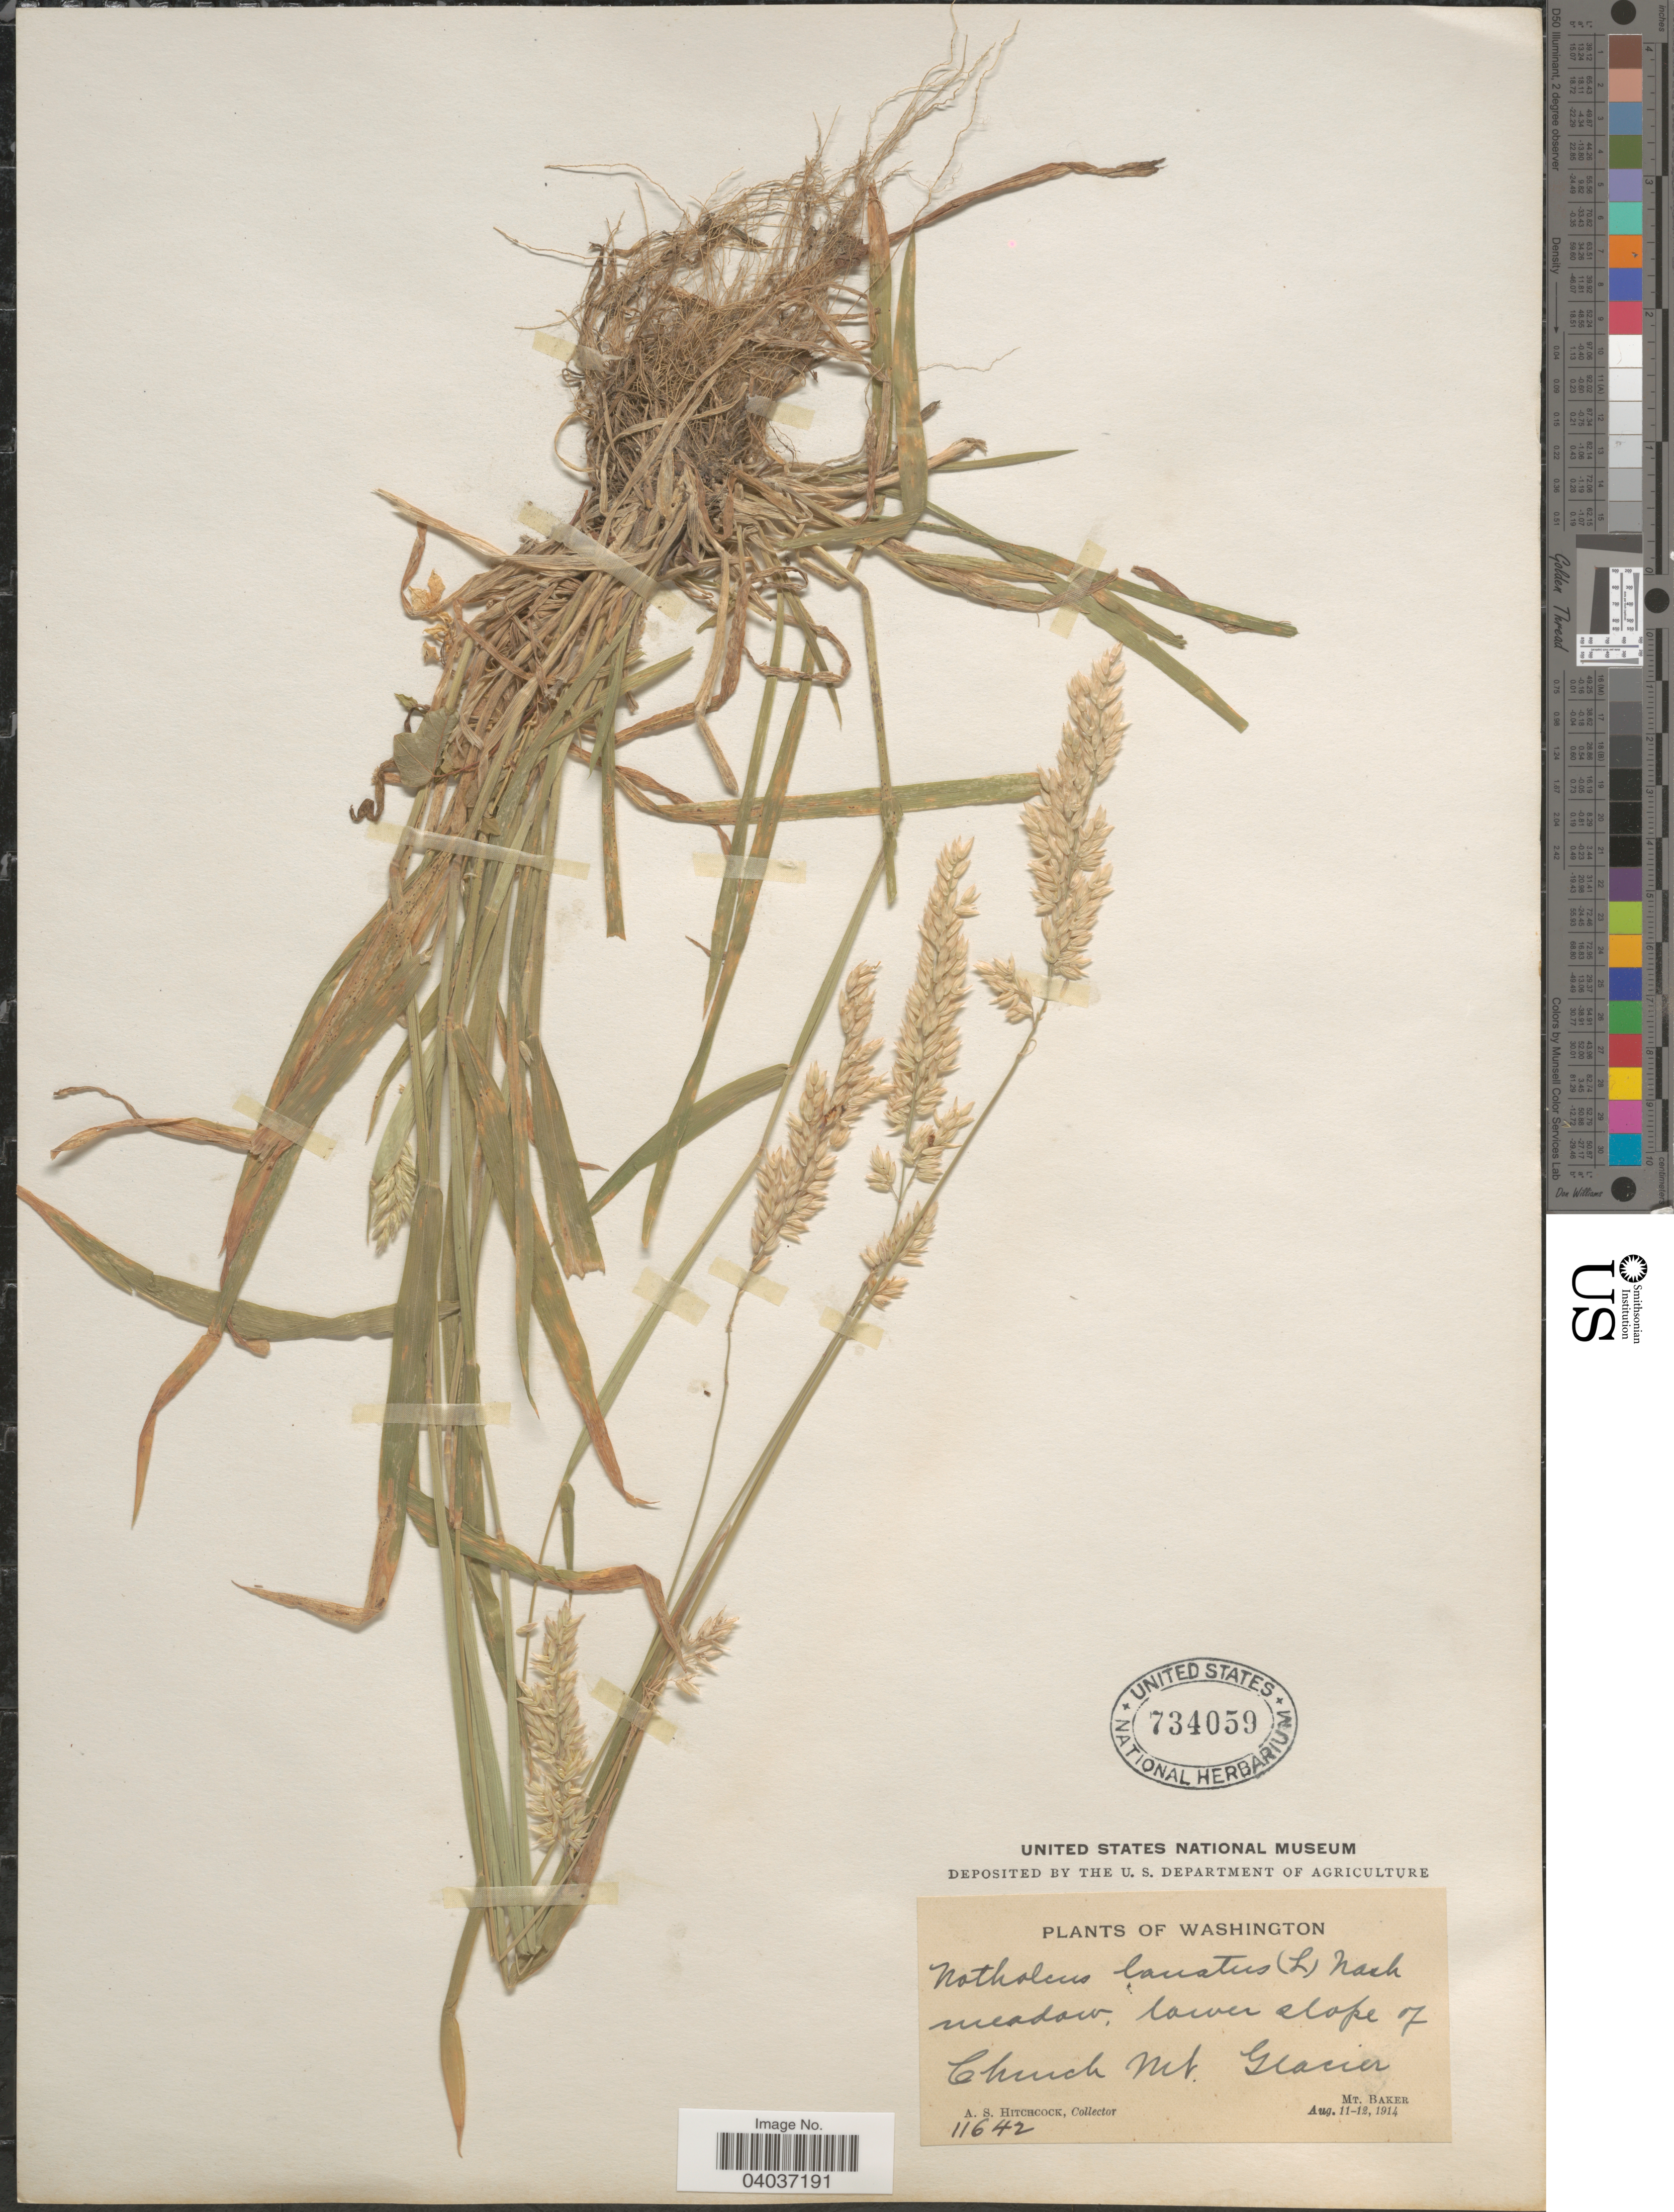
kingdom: Plantae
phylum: Tracheophyta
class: Liliopsida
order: Poales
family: Poaceae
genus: Holcus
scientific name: Holcus lanatus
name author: L.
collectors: A. S. Hitchcock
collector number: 11642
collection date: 1914-08-11/1914-08-12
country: United States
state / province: Washington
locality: Lower slope of Church Mt. Glacier. Mt. Baker.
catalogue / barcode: US 734059